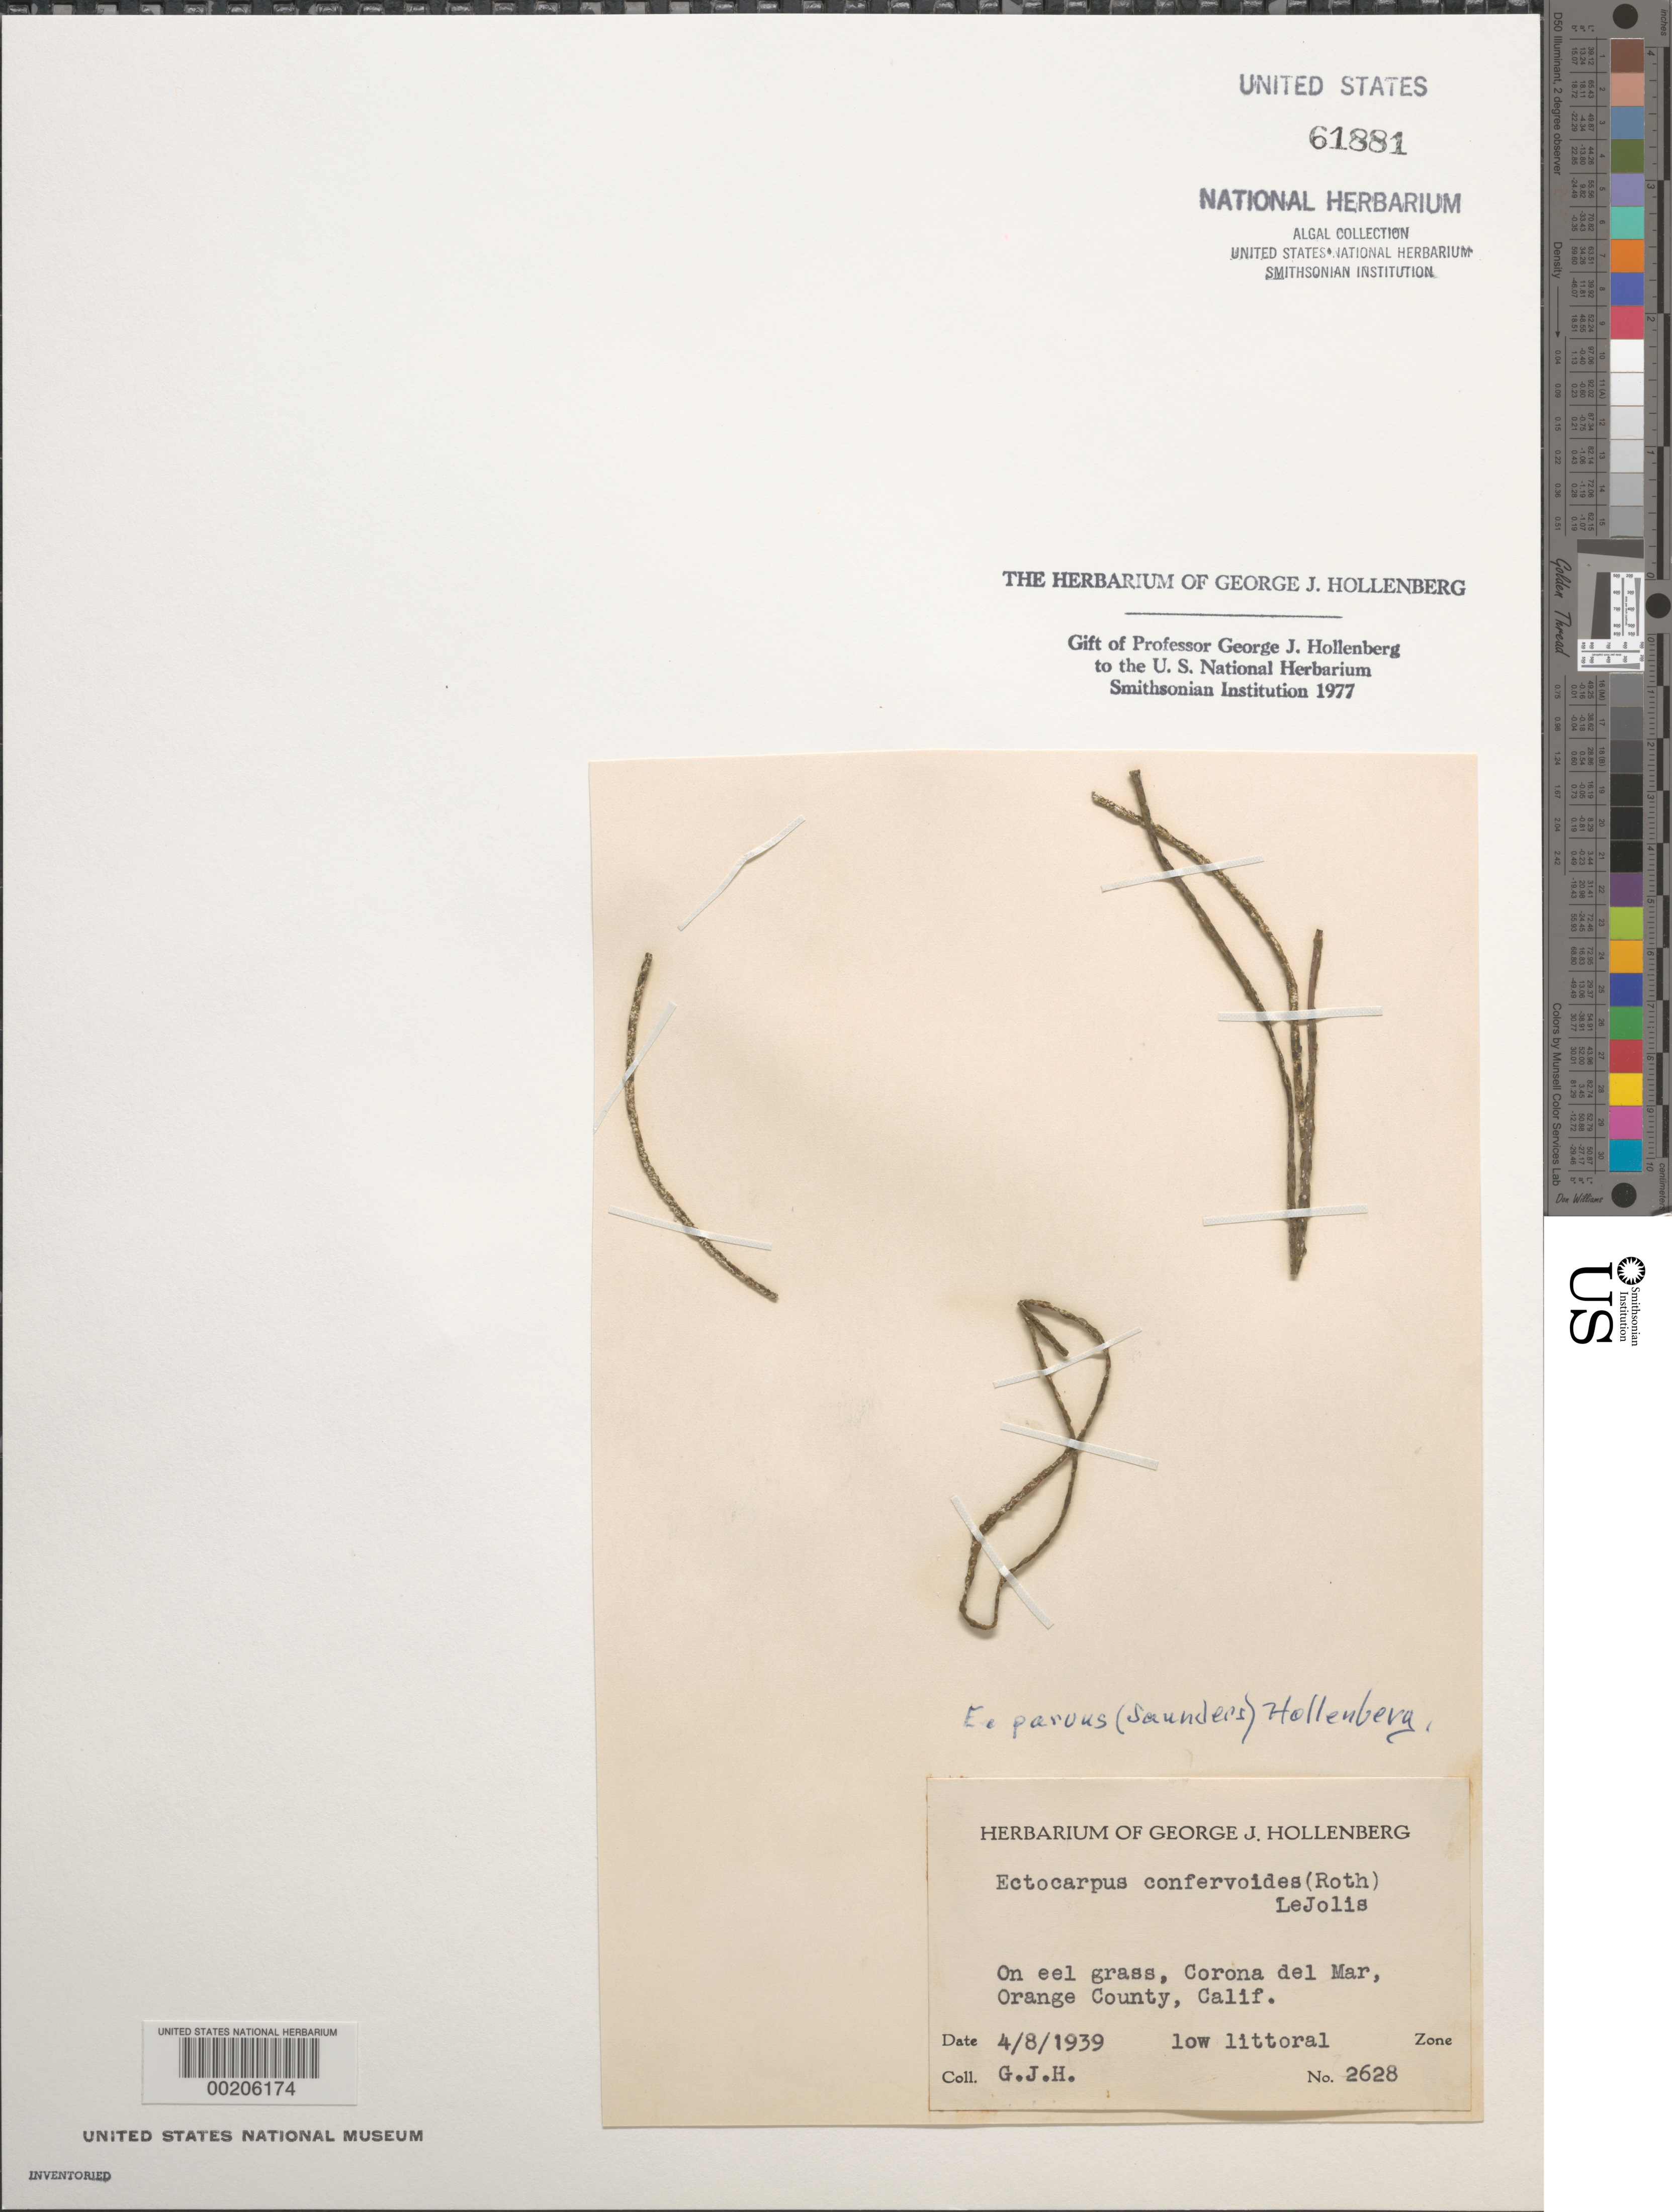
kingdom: Chromista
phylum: Ochrophyta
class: Phaeophyceae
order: Ectocarpales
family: Ectocarpaceae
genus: Ectocarpus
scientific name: Ectocarpus commensalis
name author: Setch. & N.L. Gardner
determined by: Algae name updating Project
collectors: G. Hollenberg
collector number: GJH 2628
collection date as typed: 08 Apr 1939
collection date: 1939-04-08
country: United States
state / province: California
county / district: Orange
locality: Corona del Mar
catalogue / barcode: US 61881